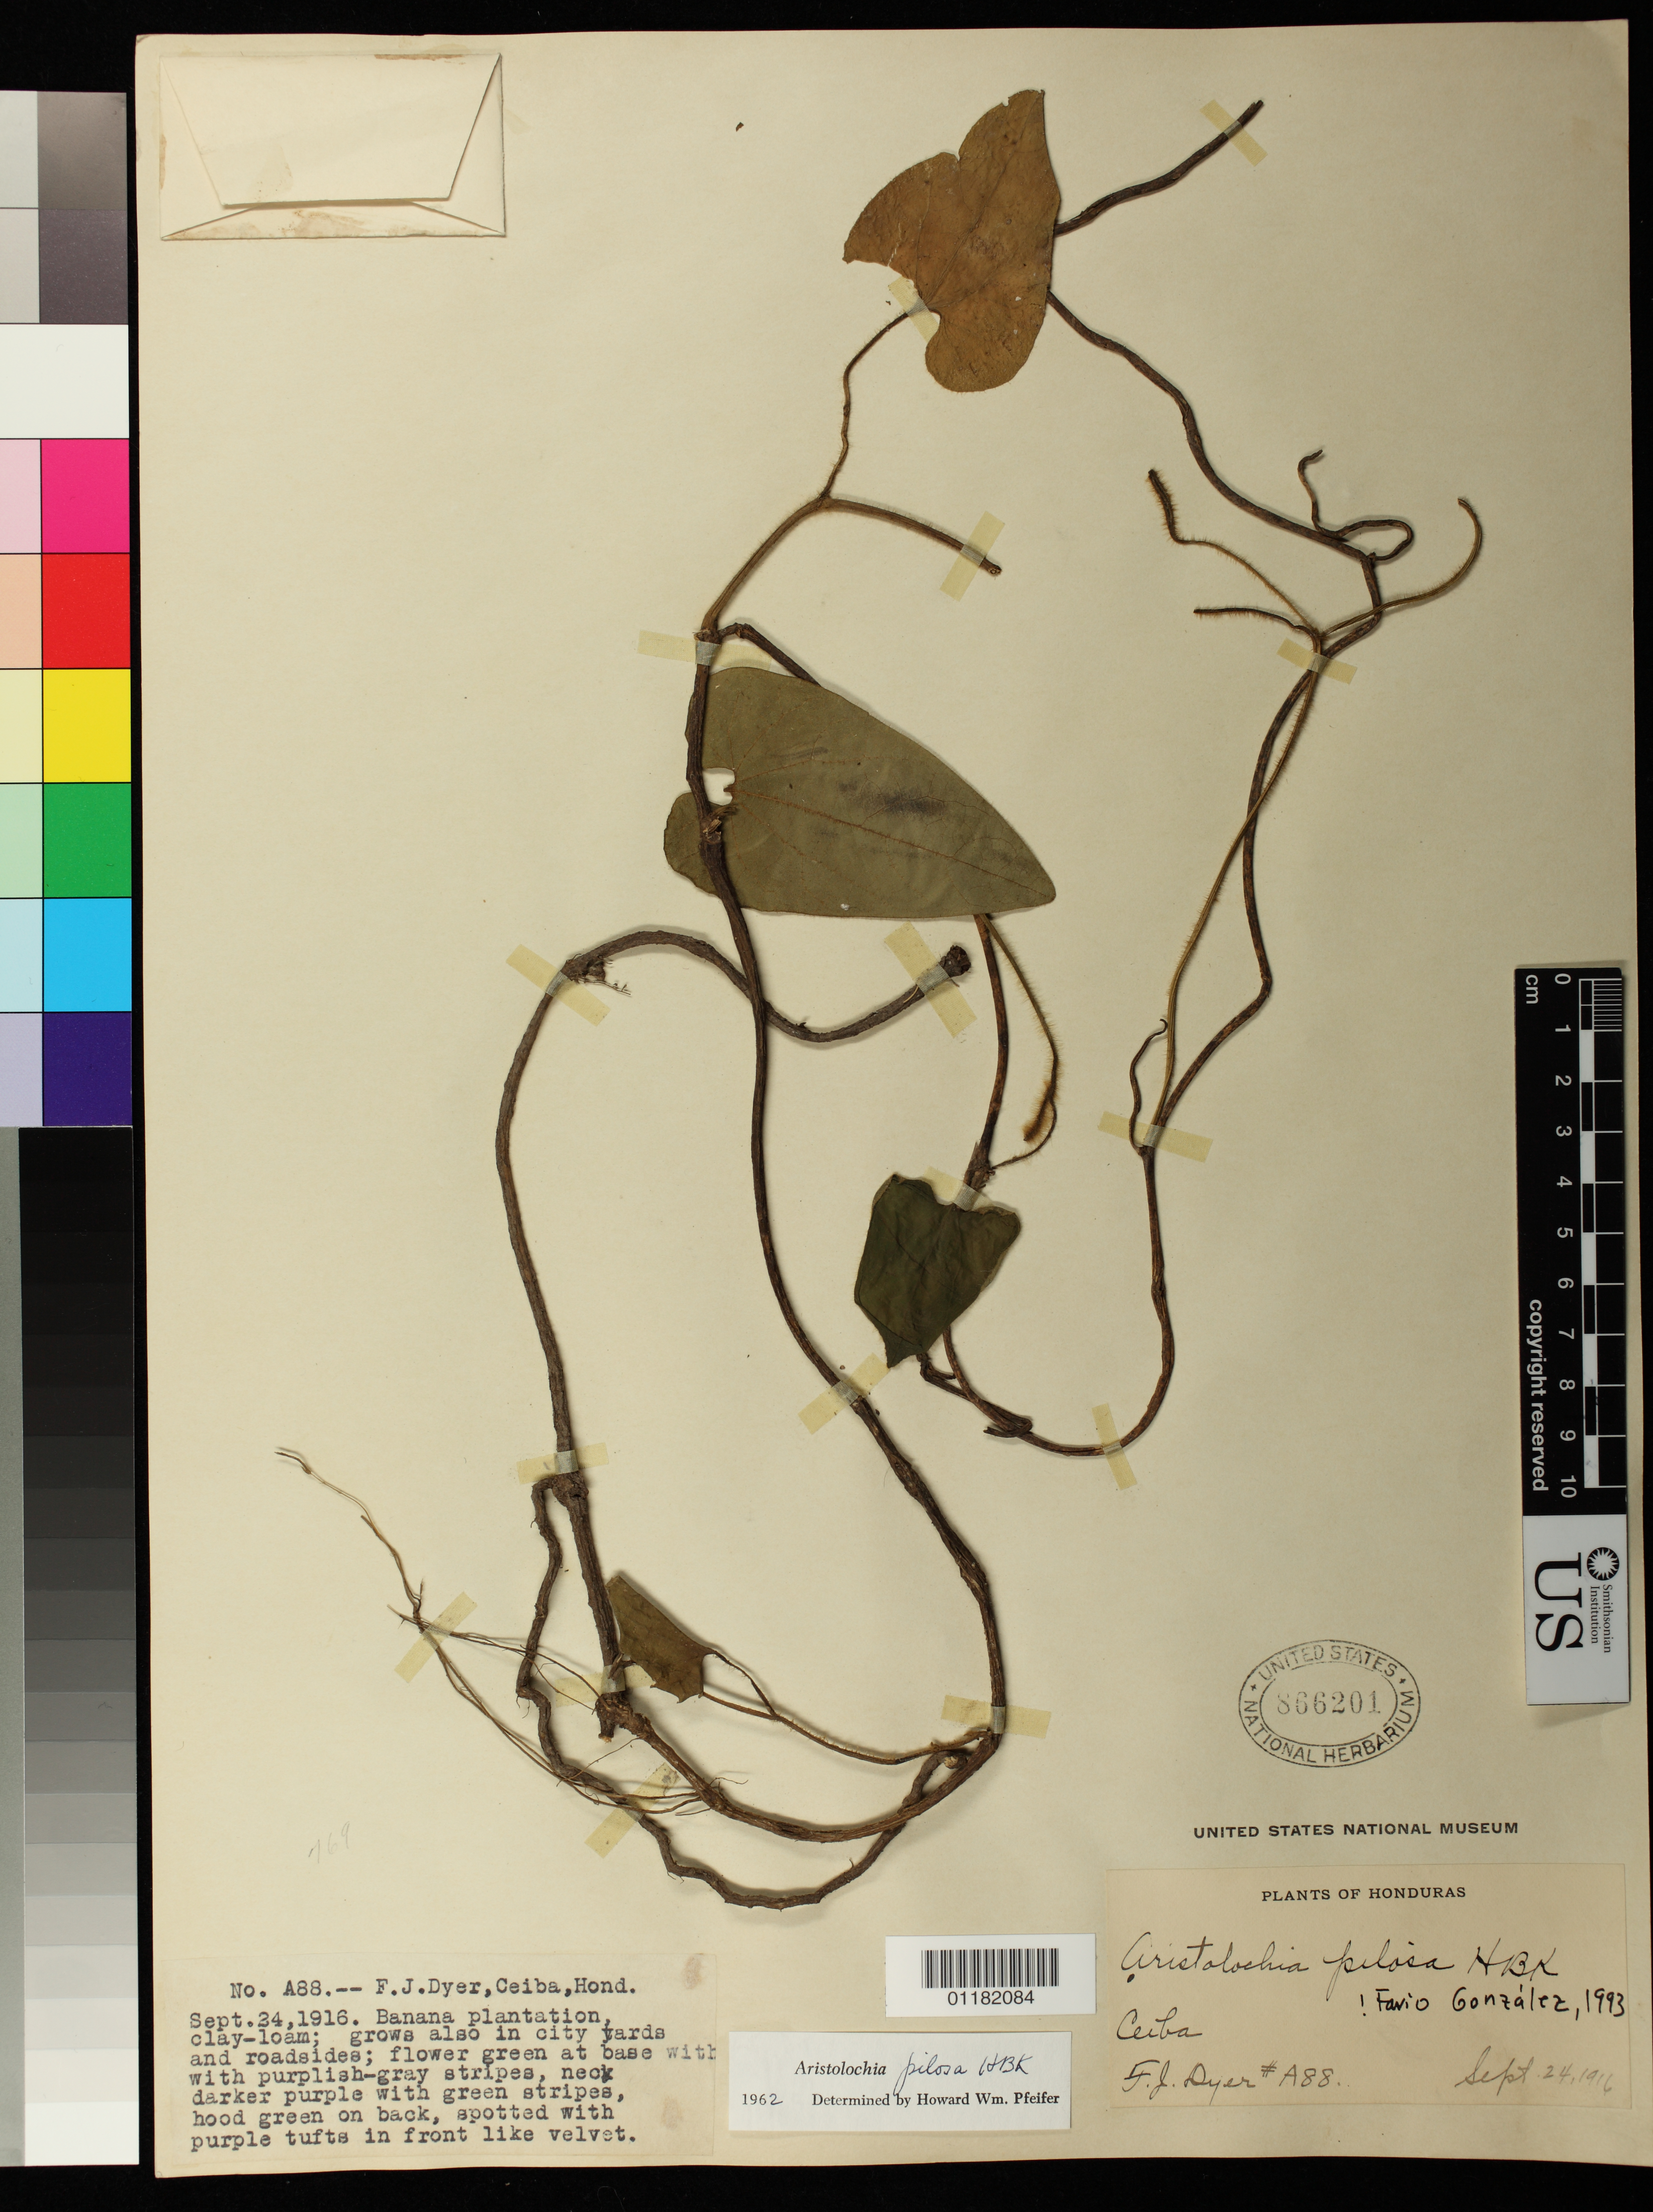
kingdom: Plantae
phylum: Tracheophyta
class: Magnoliopsida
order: Piperales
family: Aristolochiaceae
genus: Aristolochia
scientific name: Aristolochia pilosa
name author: Kunth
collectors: F. J. Dyer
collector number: A88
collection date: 1916-09-24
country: Honduras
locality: Ceiba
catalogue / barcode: US 866201